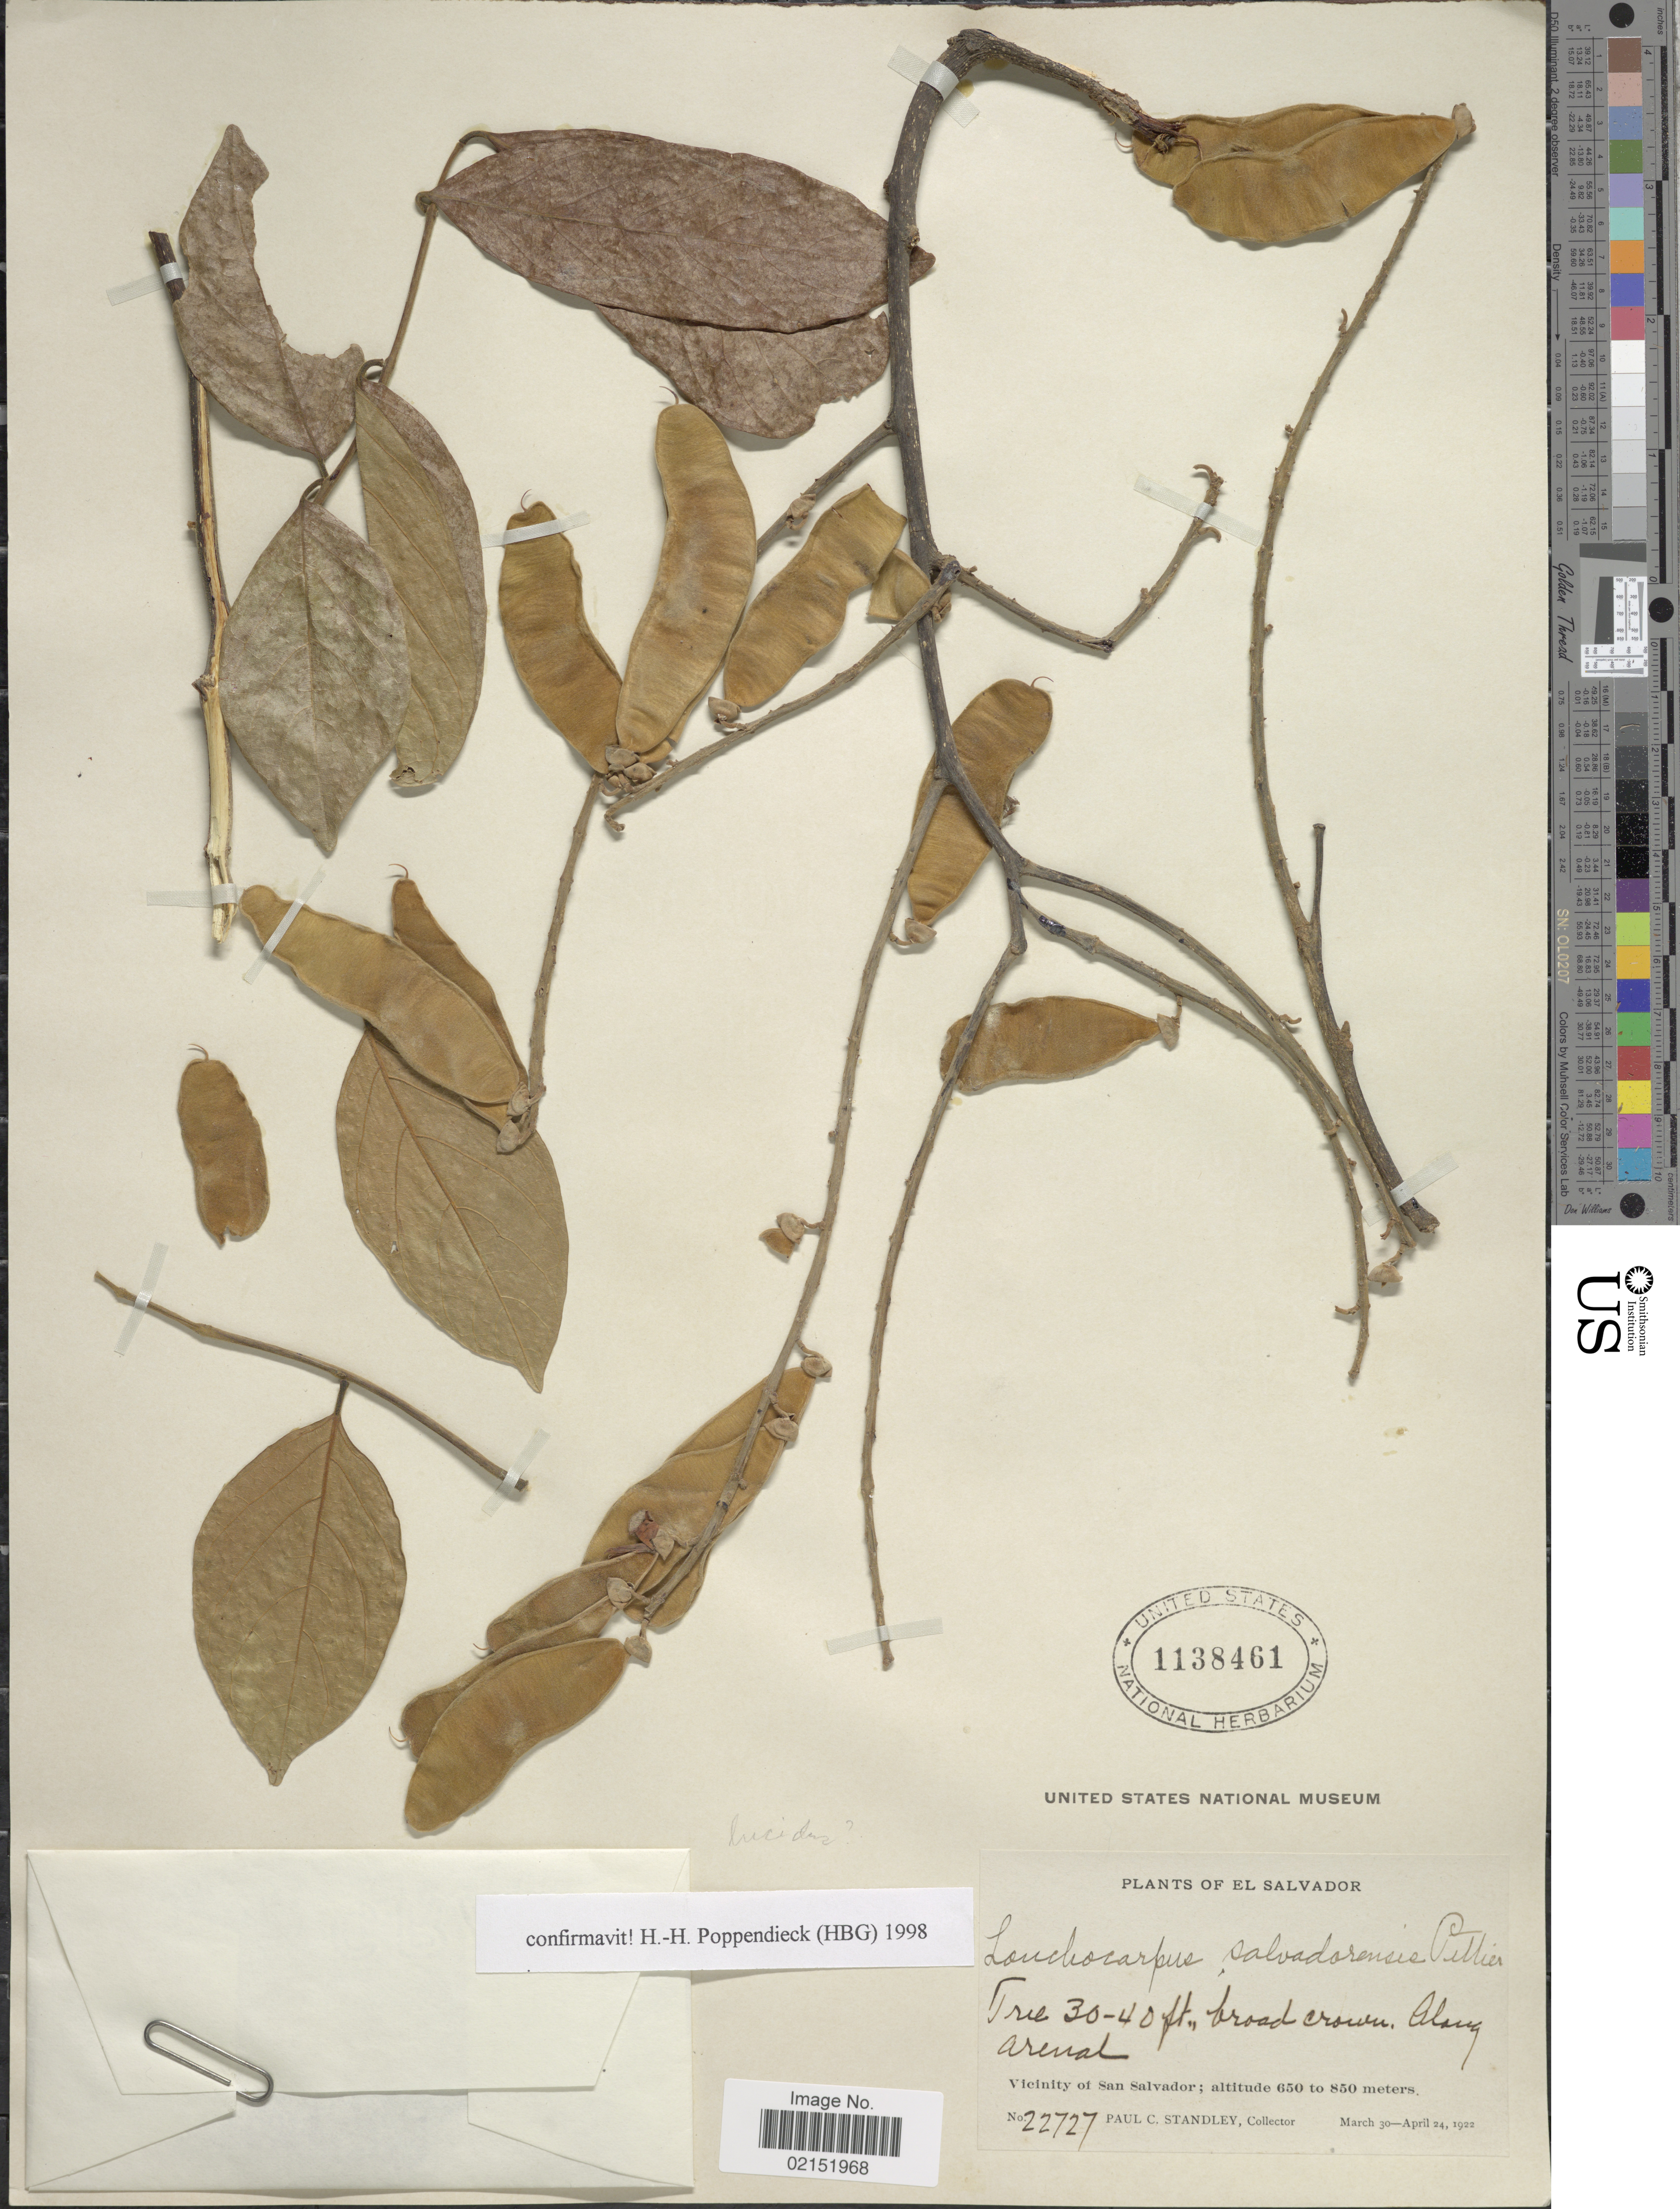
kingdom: Plantae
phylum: Tracheophyta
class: Magnoliopsida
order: Fabales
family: Fabaceae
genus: Lonchocarpus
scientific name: Lonchocarpus salvadorensis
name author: Pittier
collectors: P. C. Standley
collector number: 2272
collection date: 1922-03-30/1922-04-24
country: El Salvador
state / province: San Salvador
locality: Vicinity of San Salvador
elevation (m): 650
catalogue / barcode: US 1138461